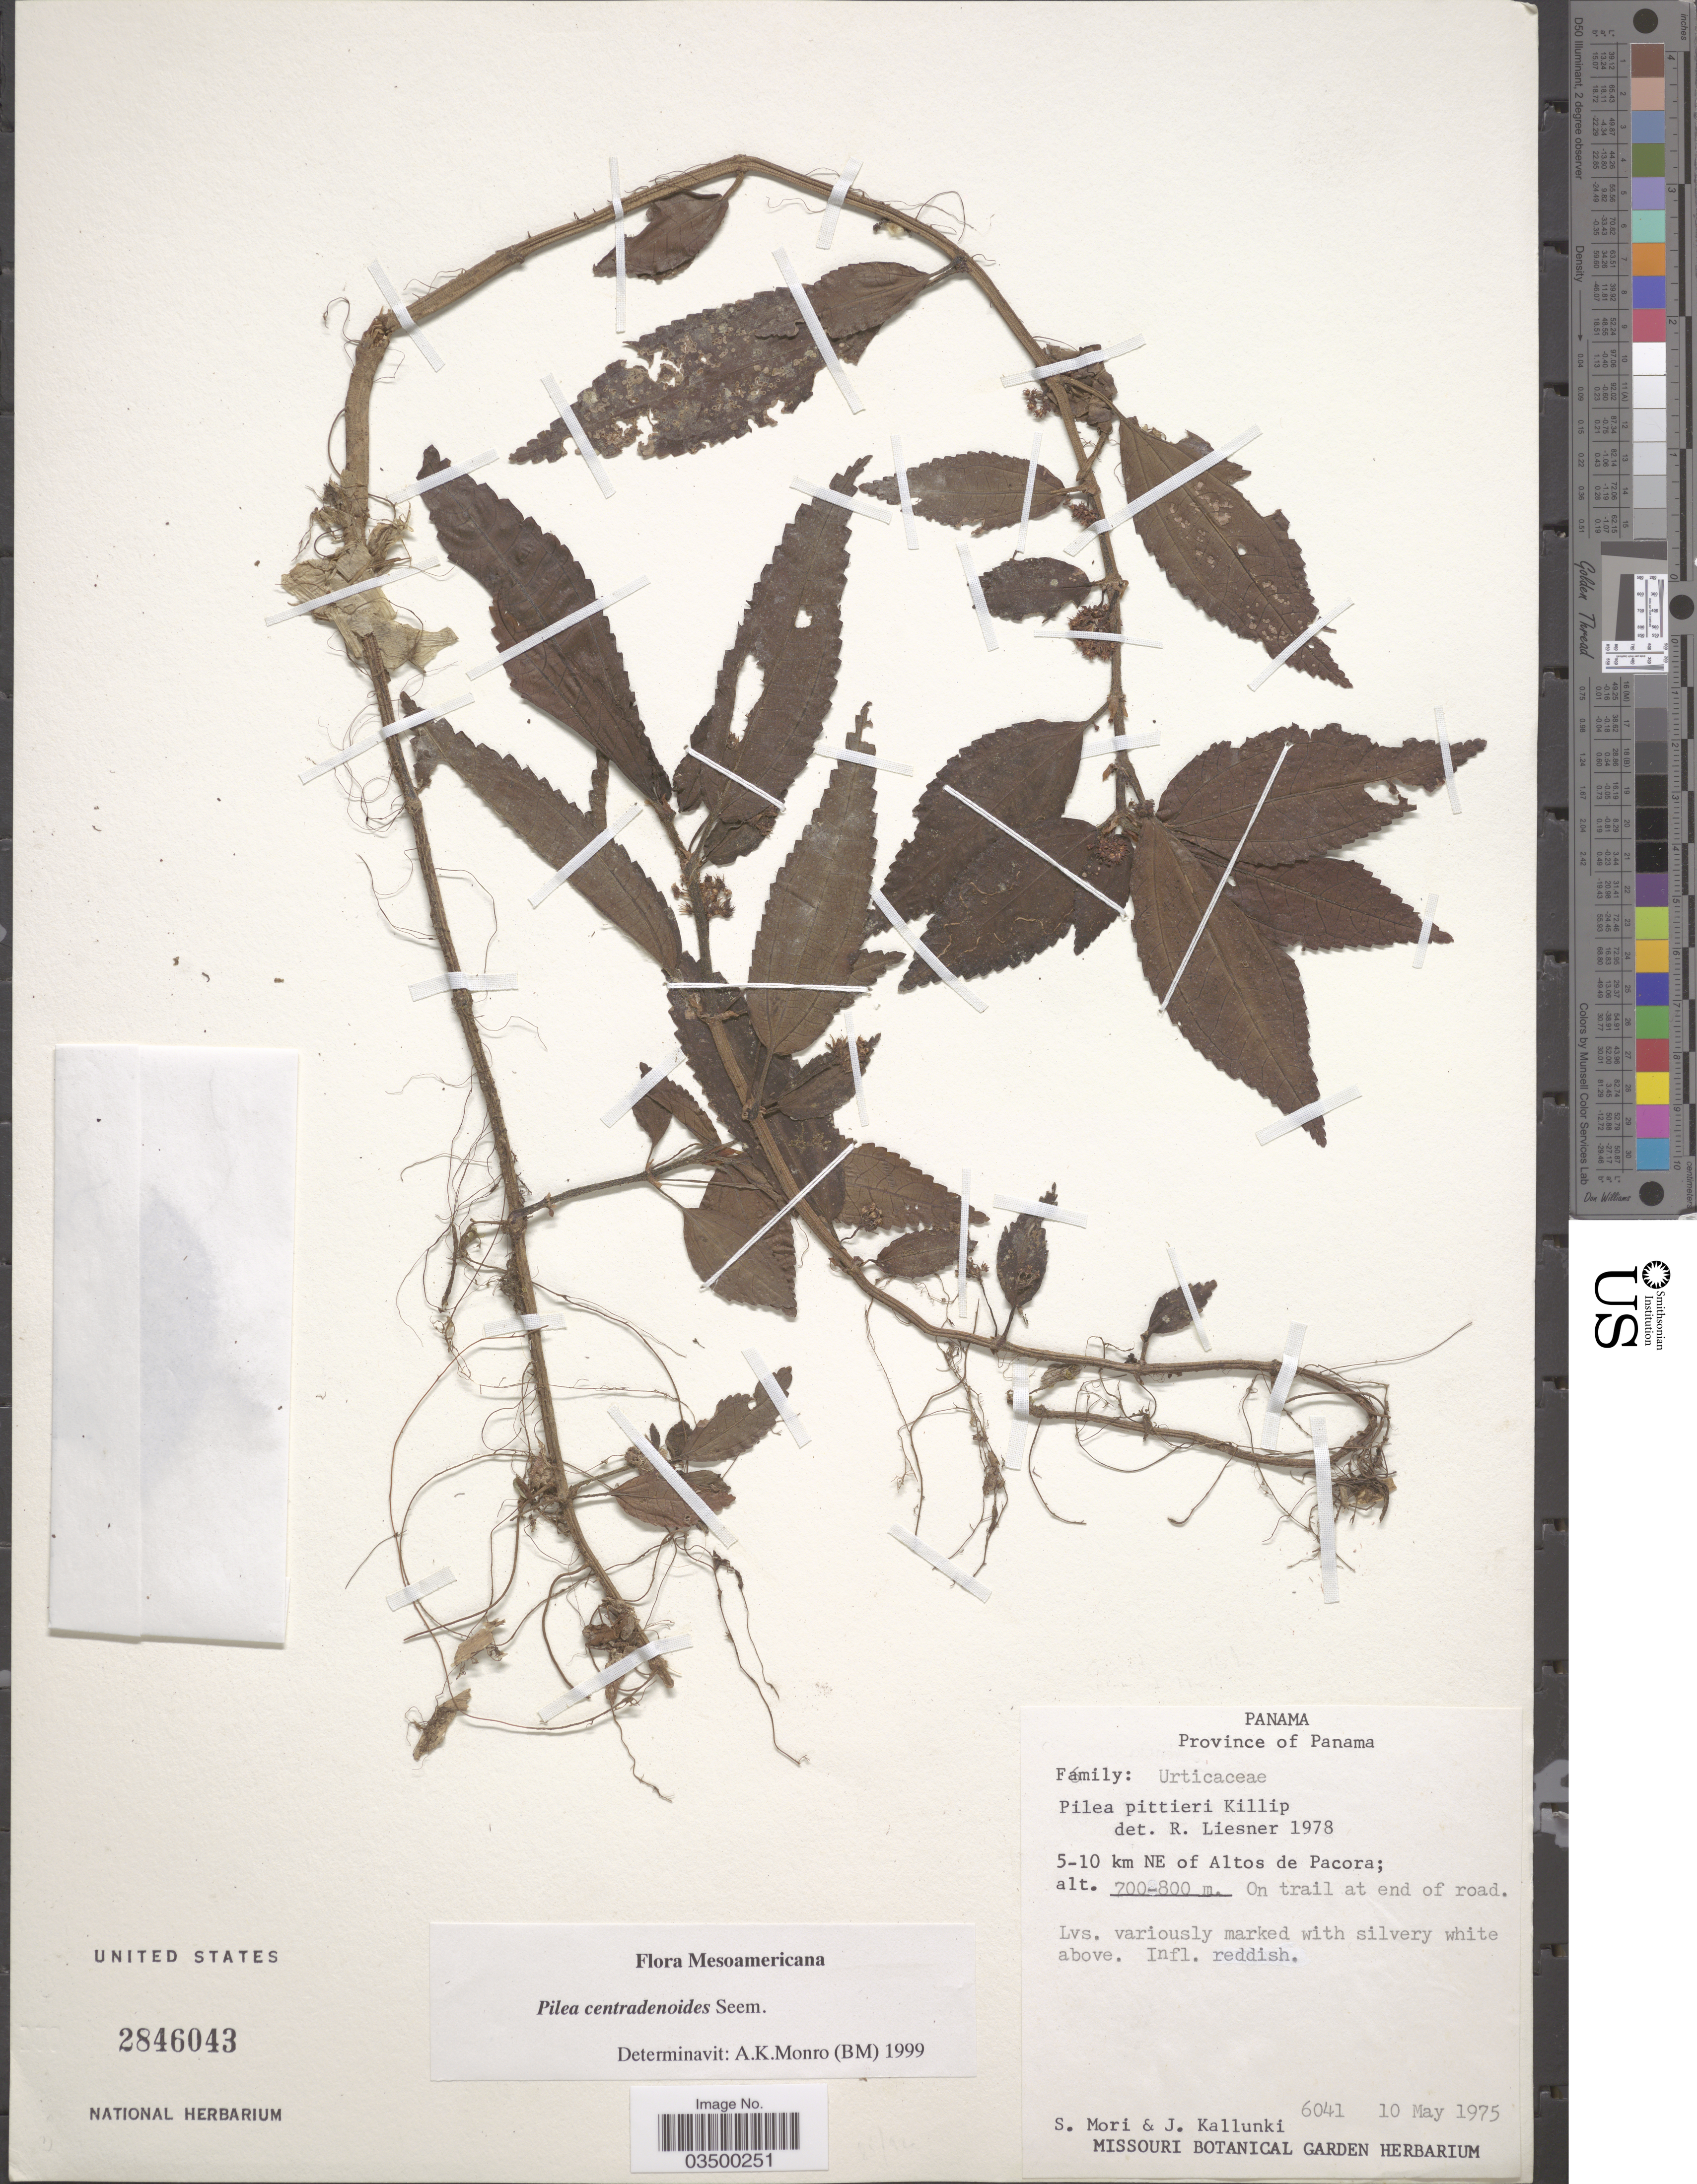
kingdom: Plantae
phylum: Tracheophyta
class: Magnoliopsida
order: Rosales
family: Urticaceae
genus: Pilea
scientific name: Pilea centradenioides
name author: Seem.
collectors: S. Mori & J. Kallunki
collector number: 6041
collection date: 1975-05-10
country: Panama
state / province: Panamá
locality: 5-10 km NE of Altos de Pacora.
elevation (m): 700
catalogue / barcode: US 2846043